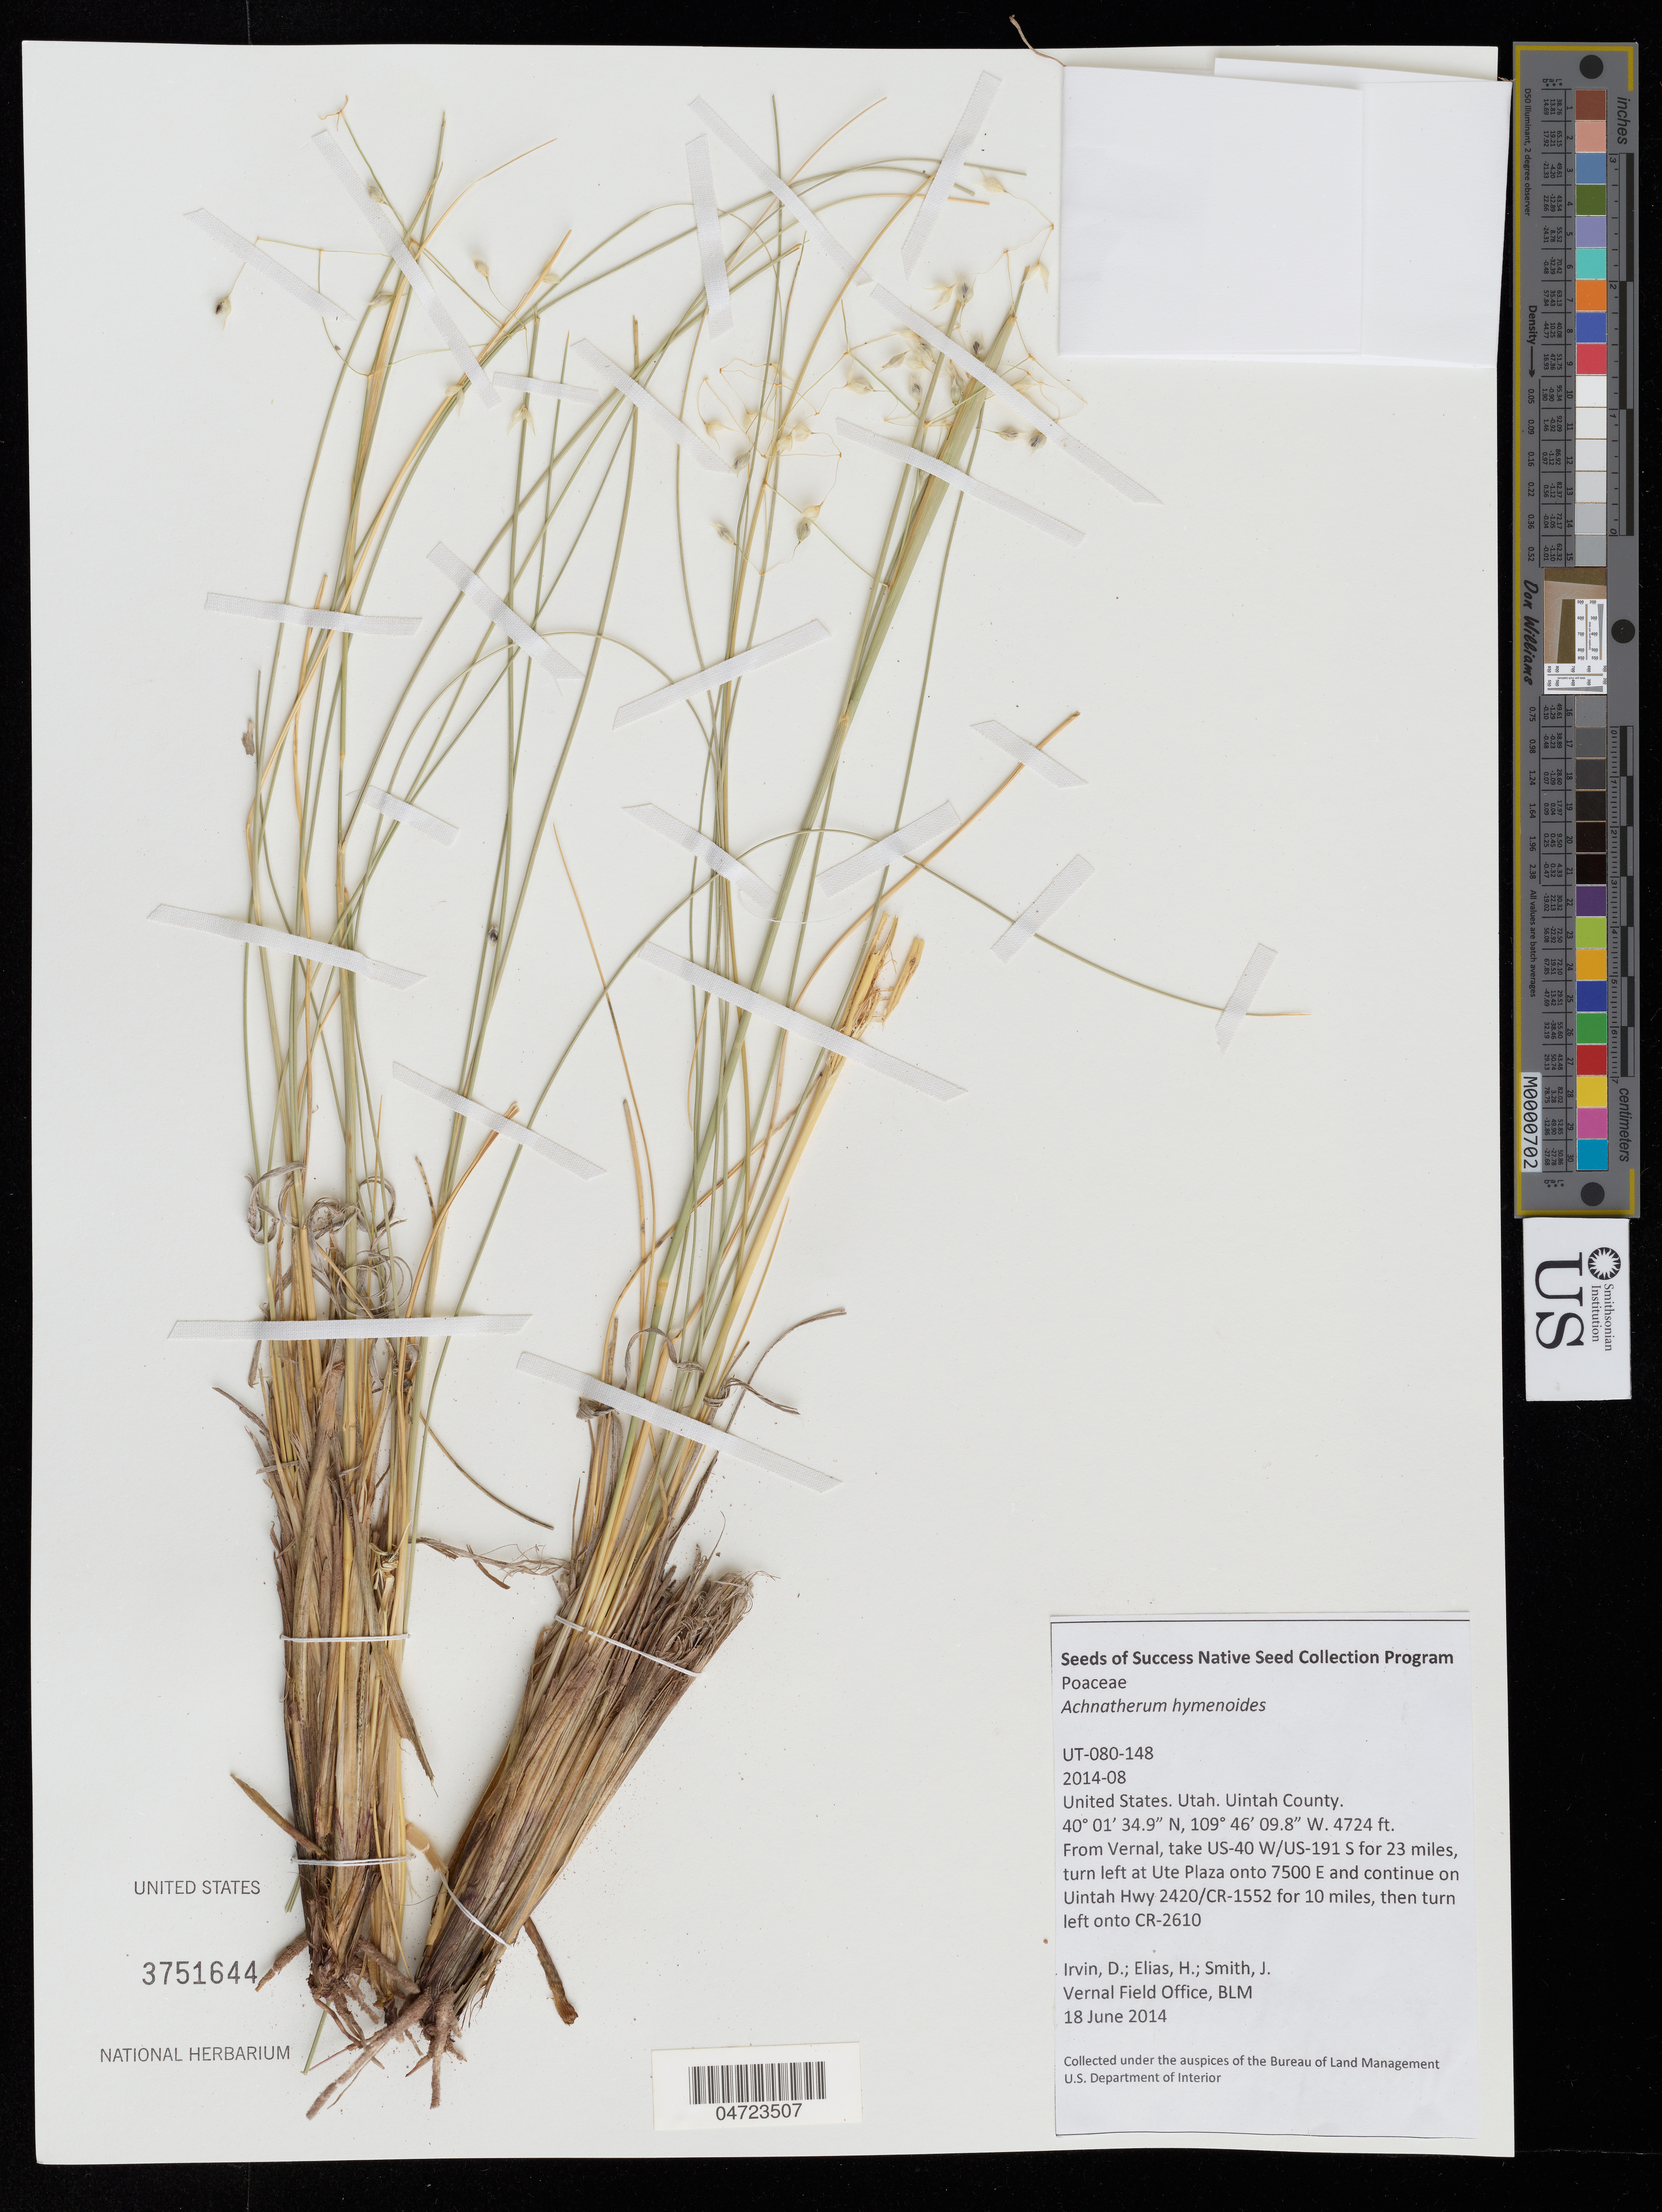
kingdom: Plantae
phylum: Tracheophyta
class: Liliopsida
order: Poales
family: Poaceae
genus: Achnatherum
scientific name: Achnatherum hymenoides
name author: (Roem. & Schult.) Barkworth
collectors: D. Irvin, H. Elias & J. Smith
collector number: UT-080-148/2014-08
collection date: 2014-06-18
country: United States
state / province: Utah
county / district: Uintah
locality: Uintah County. From Vernal, take US-40 W/US-191 S for 23 miles, turn left at Ute Plaza onto 7500 E and continue on Uintah Hwy 2420/CR-1552 for 10 miles, then turn left onto CR-2610.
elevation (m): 1440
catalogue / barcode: US 3751644